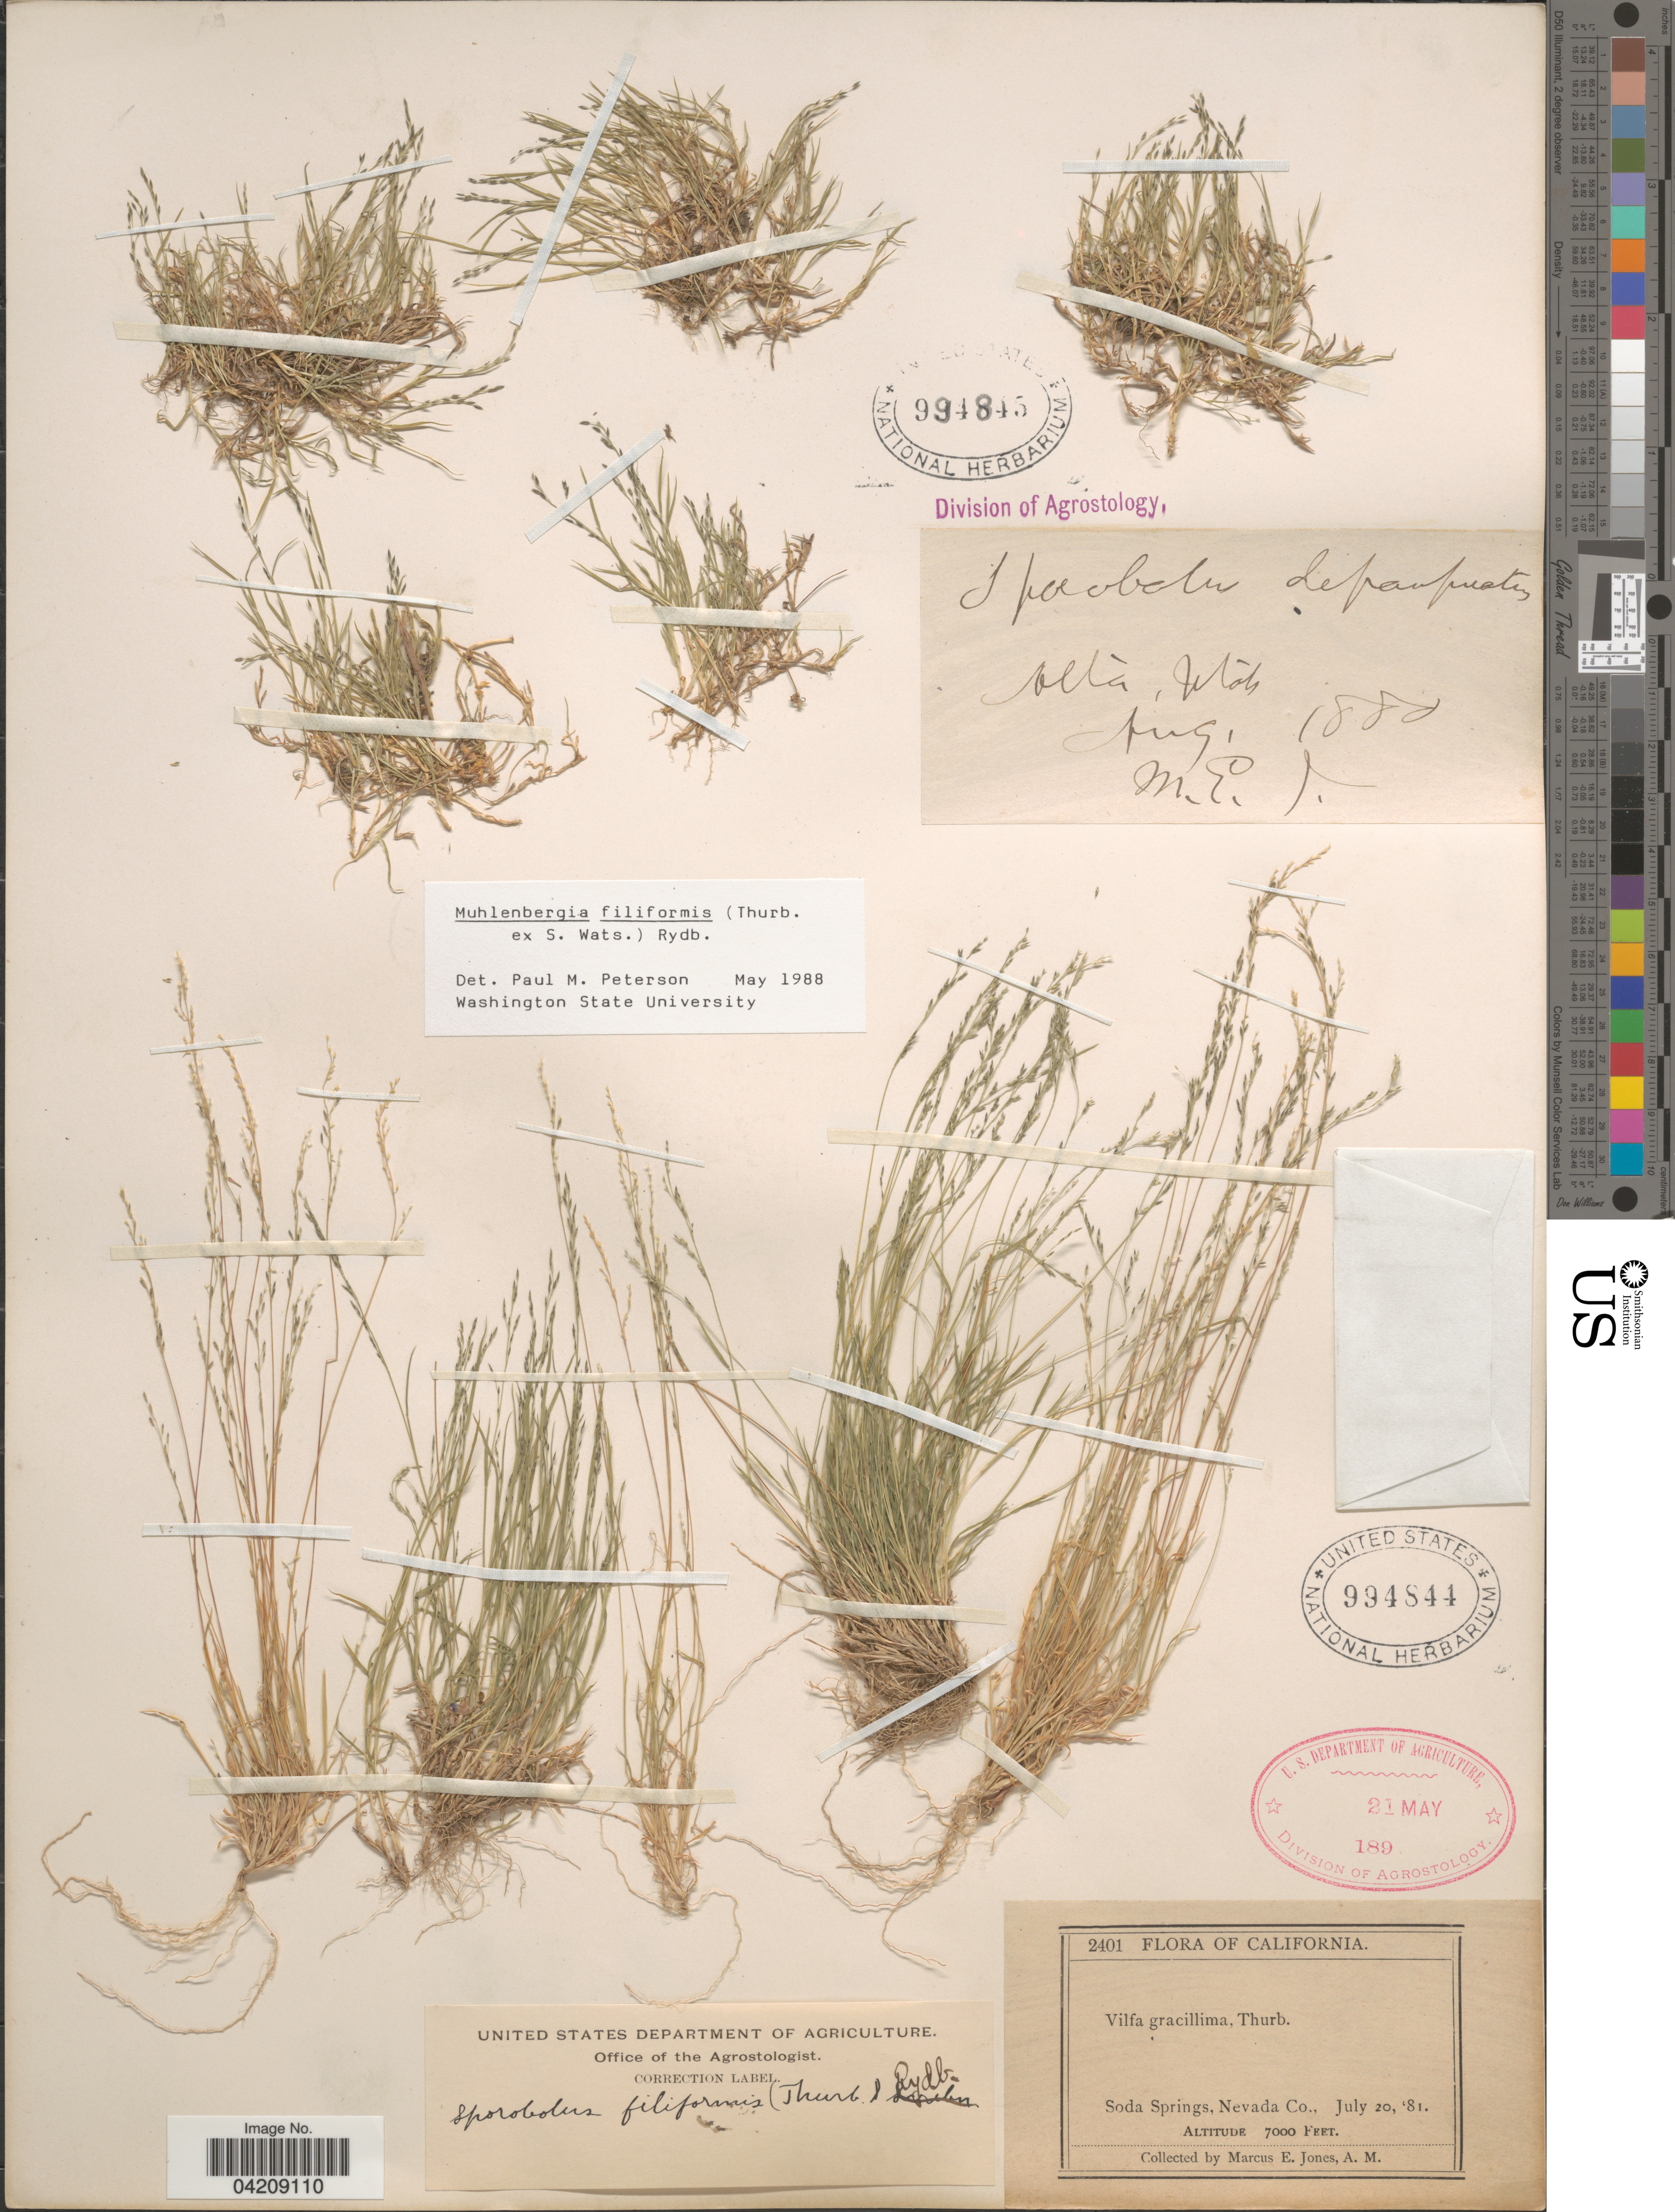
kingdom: Plantae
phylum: Tracheophyta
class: Liliopsida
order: Poales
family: Poaceae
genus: Muhlenbergia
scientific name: Muhlenbergia filiformis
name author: (Thurb. ex S. Watson) Rydb.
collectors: M. E. Jones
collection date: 1880-08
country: United States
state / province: Utah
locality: Alta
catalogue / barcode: US 994845-2